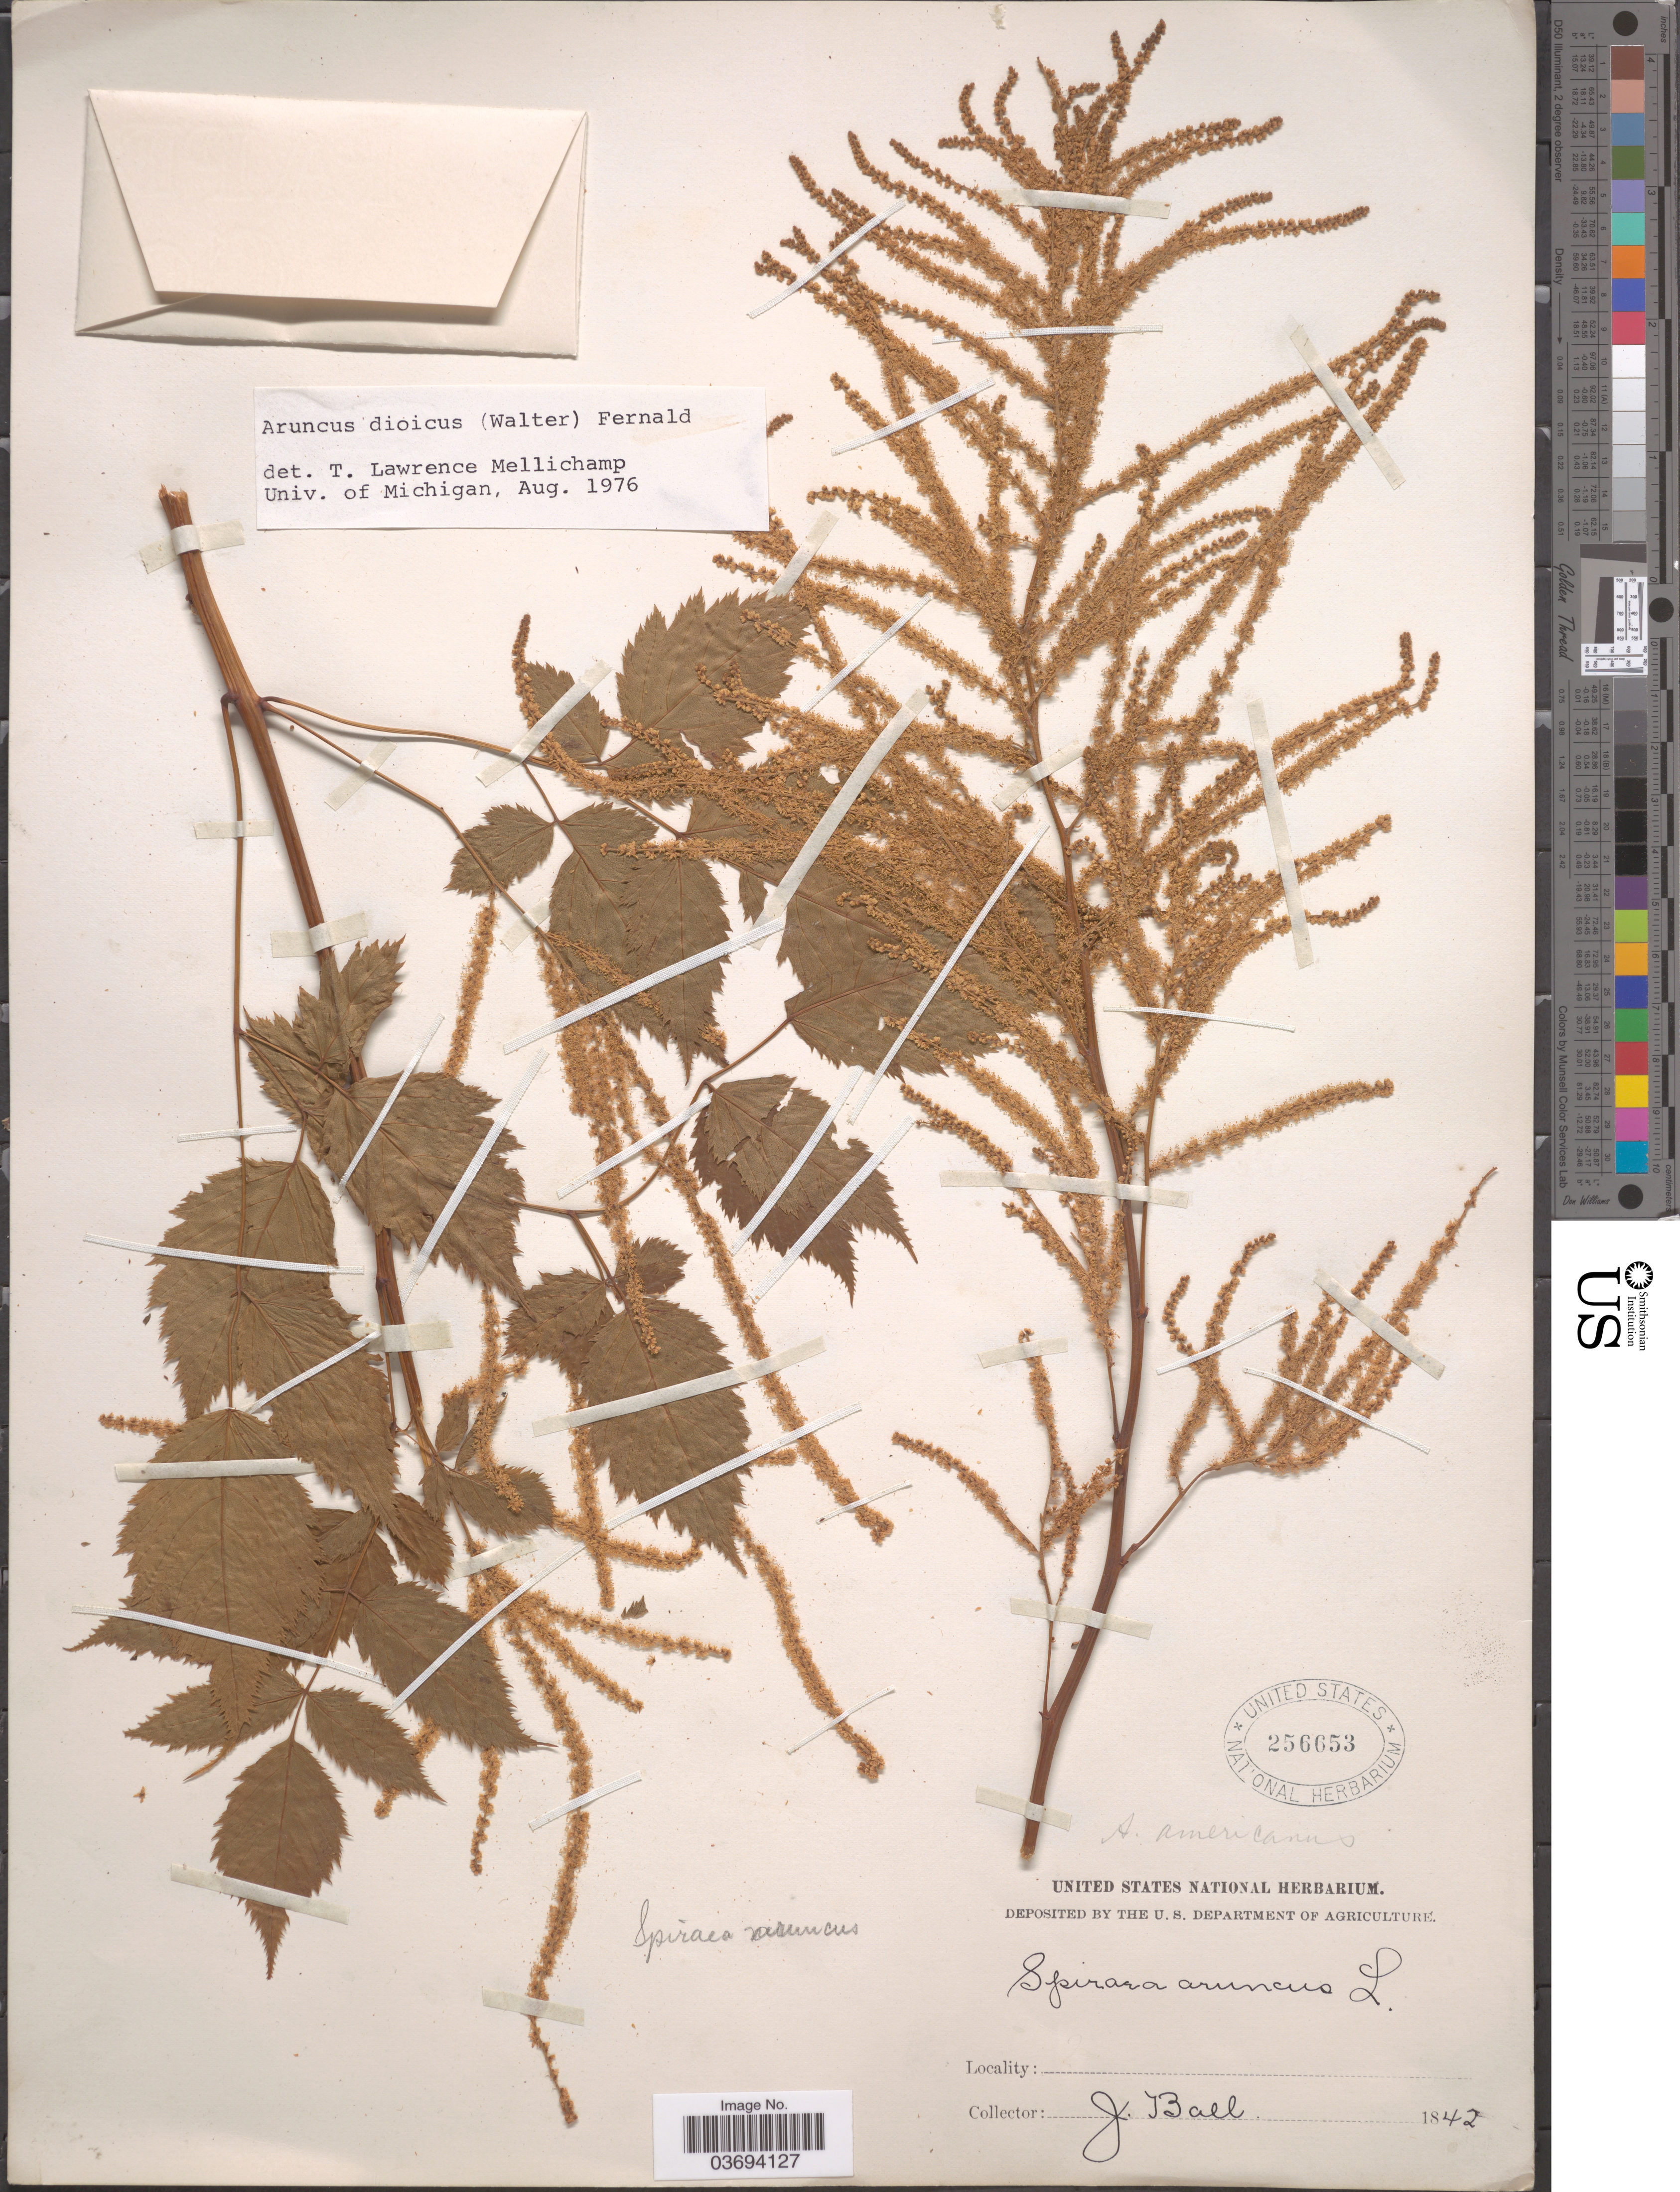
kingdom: Plantae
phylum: Tracheophyta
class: Magnoliopsida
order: Rosales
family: Rosaceae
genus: Aruncus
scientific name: Aruncus dioicus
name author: (Walter) Fernald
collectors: J. Ball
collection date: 1842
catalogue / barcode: US 256653